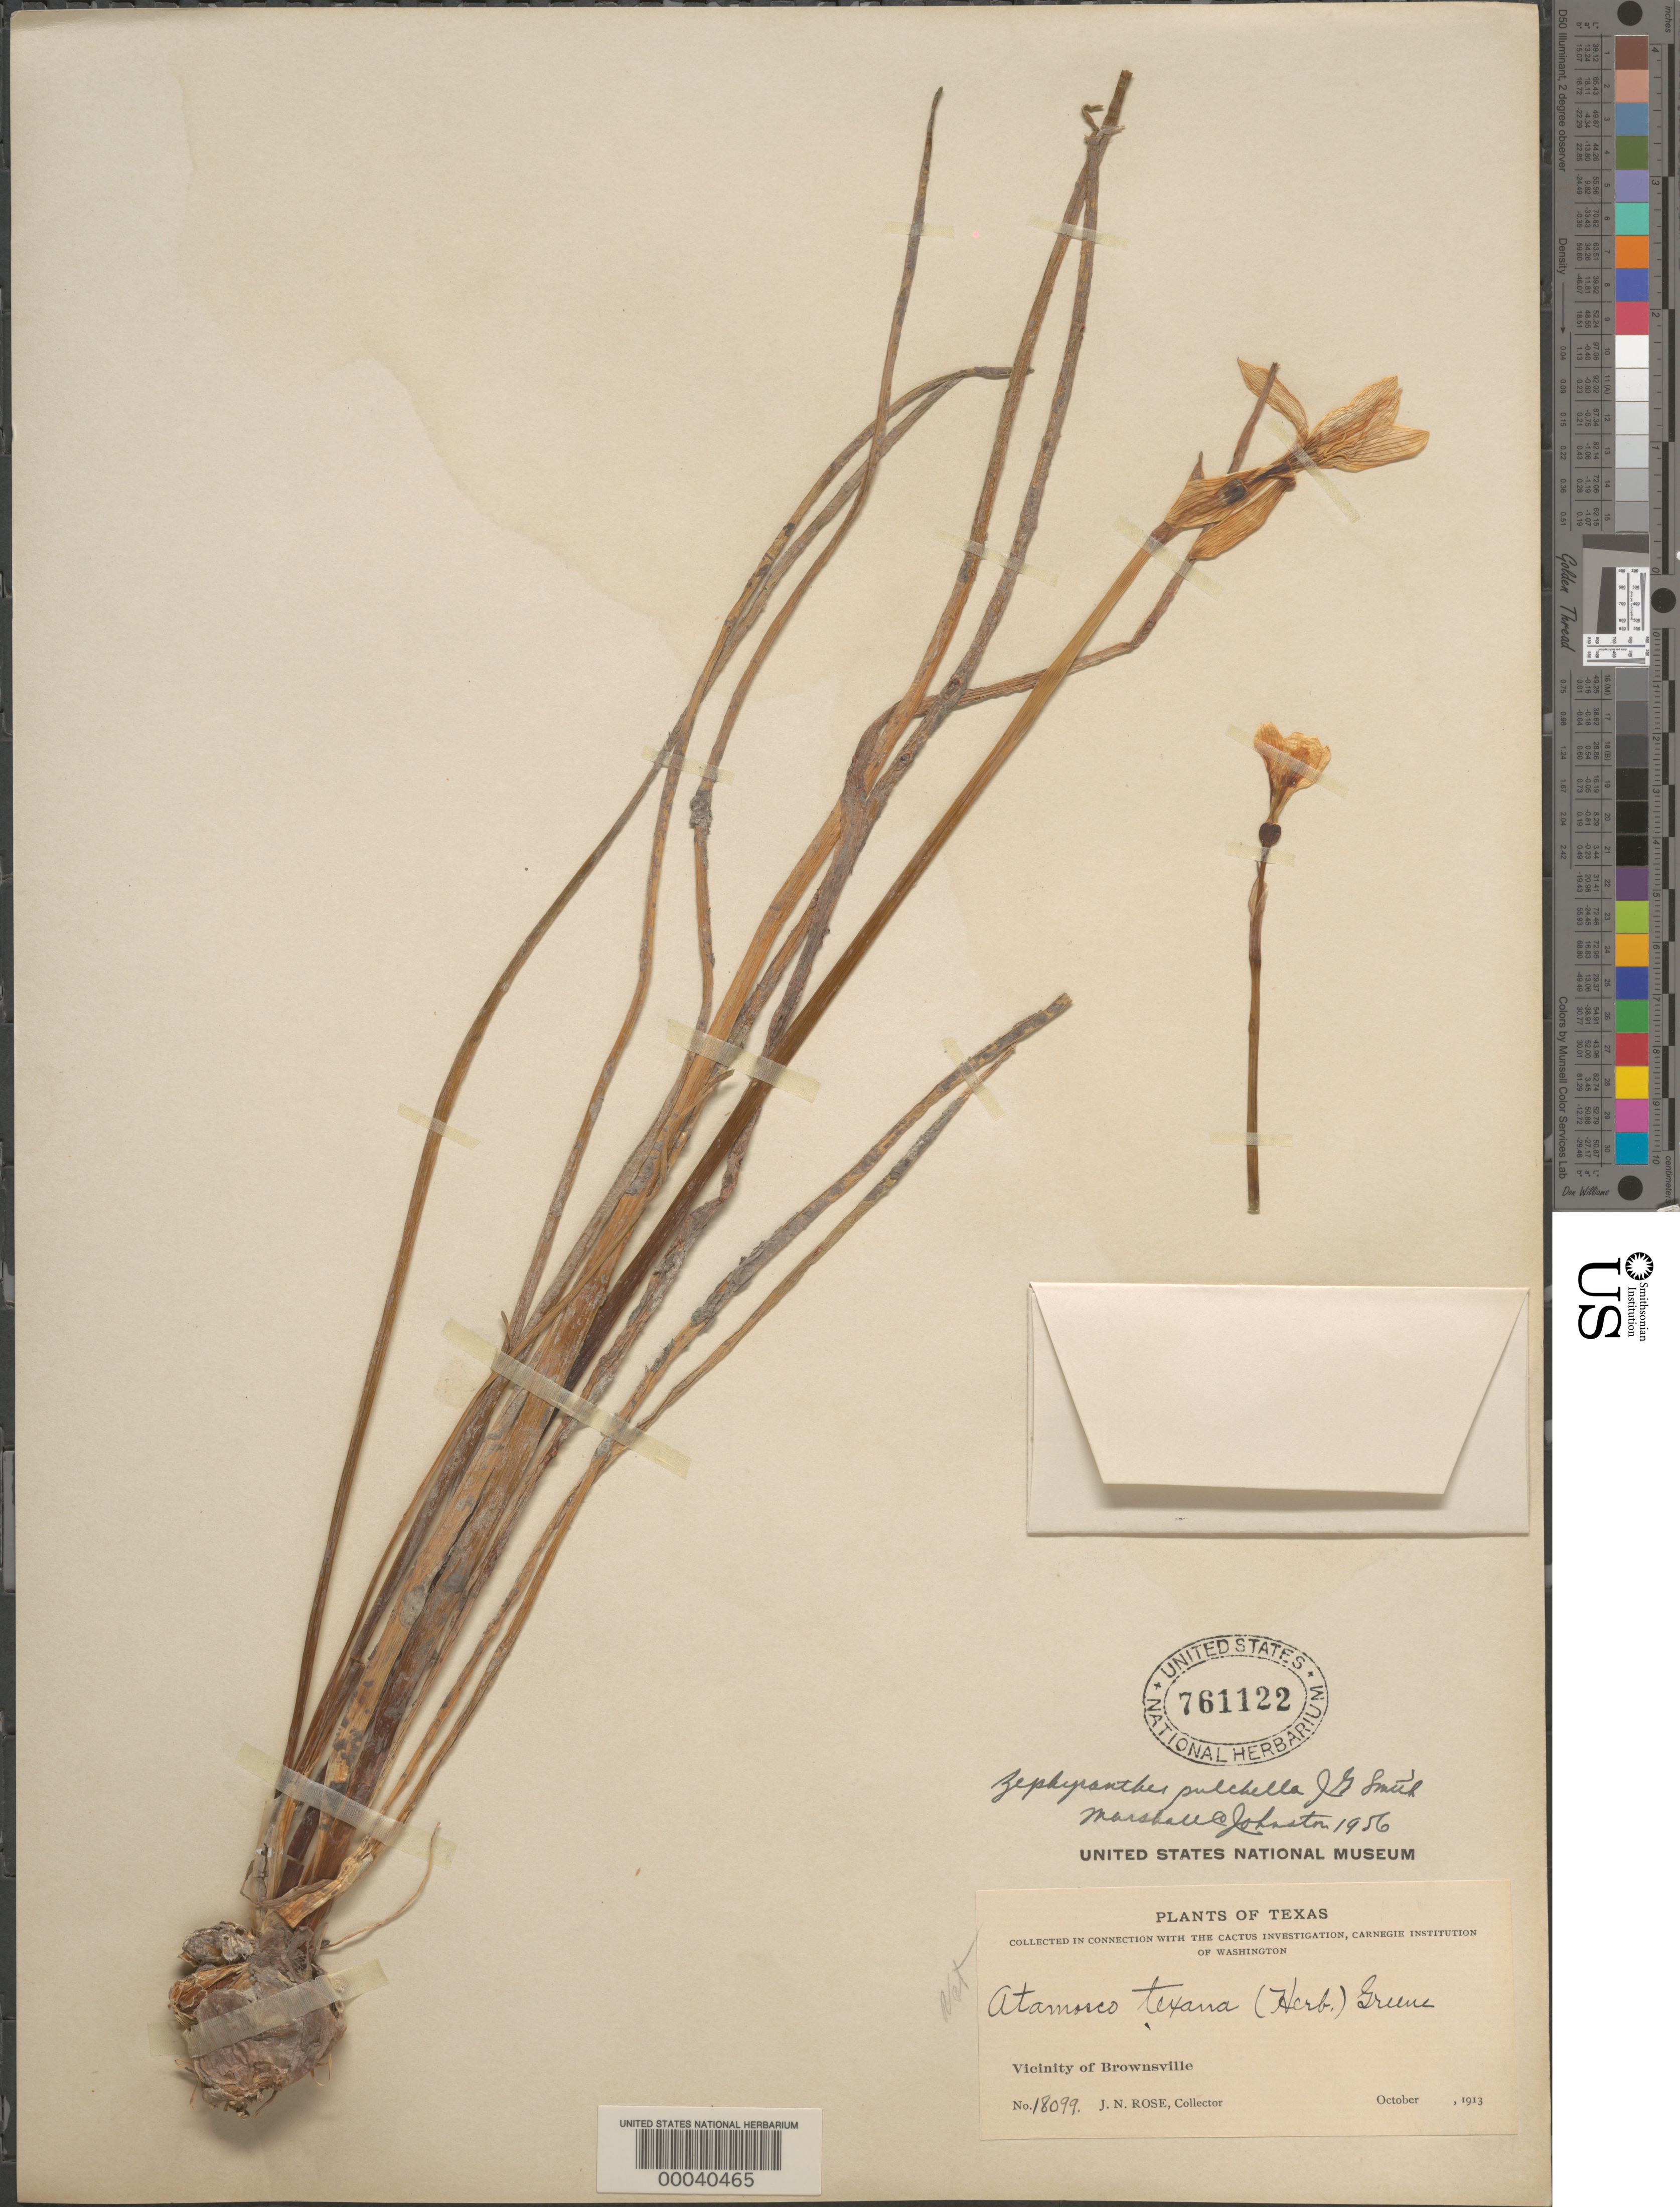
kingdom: Plantae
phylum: Tracheophyta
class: Liliopsida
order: Asparagales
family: Amaryllidaceae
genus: Zephyranthes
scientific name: Zephyranthes pulchella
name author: J.G. Sm.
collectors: J. N. Rose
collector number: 18099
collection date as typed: Oct 1913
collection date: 1913-10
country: United States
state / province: Texas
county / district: Cameron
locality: Brownsville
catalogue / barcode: US 761122